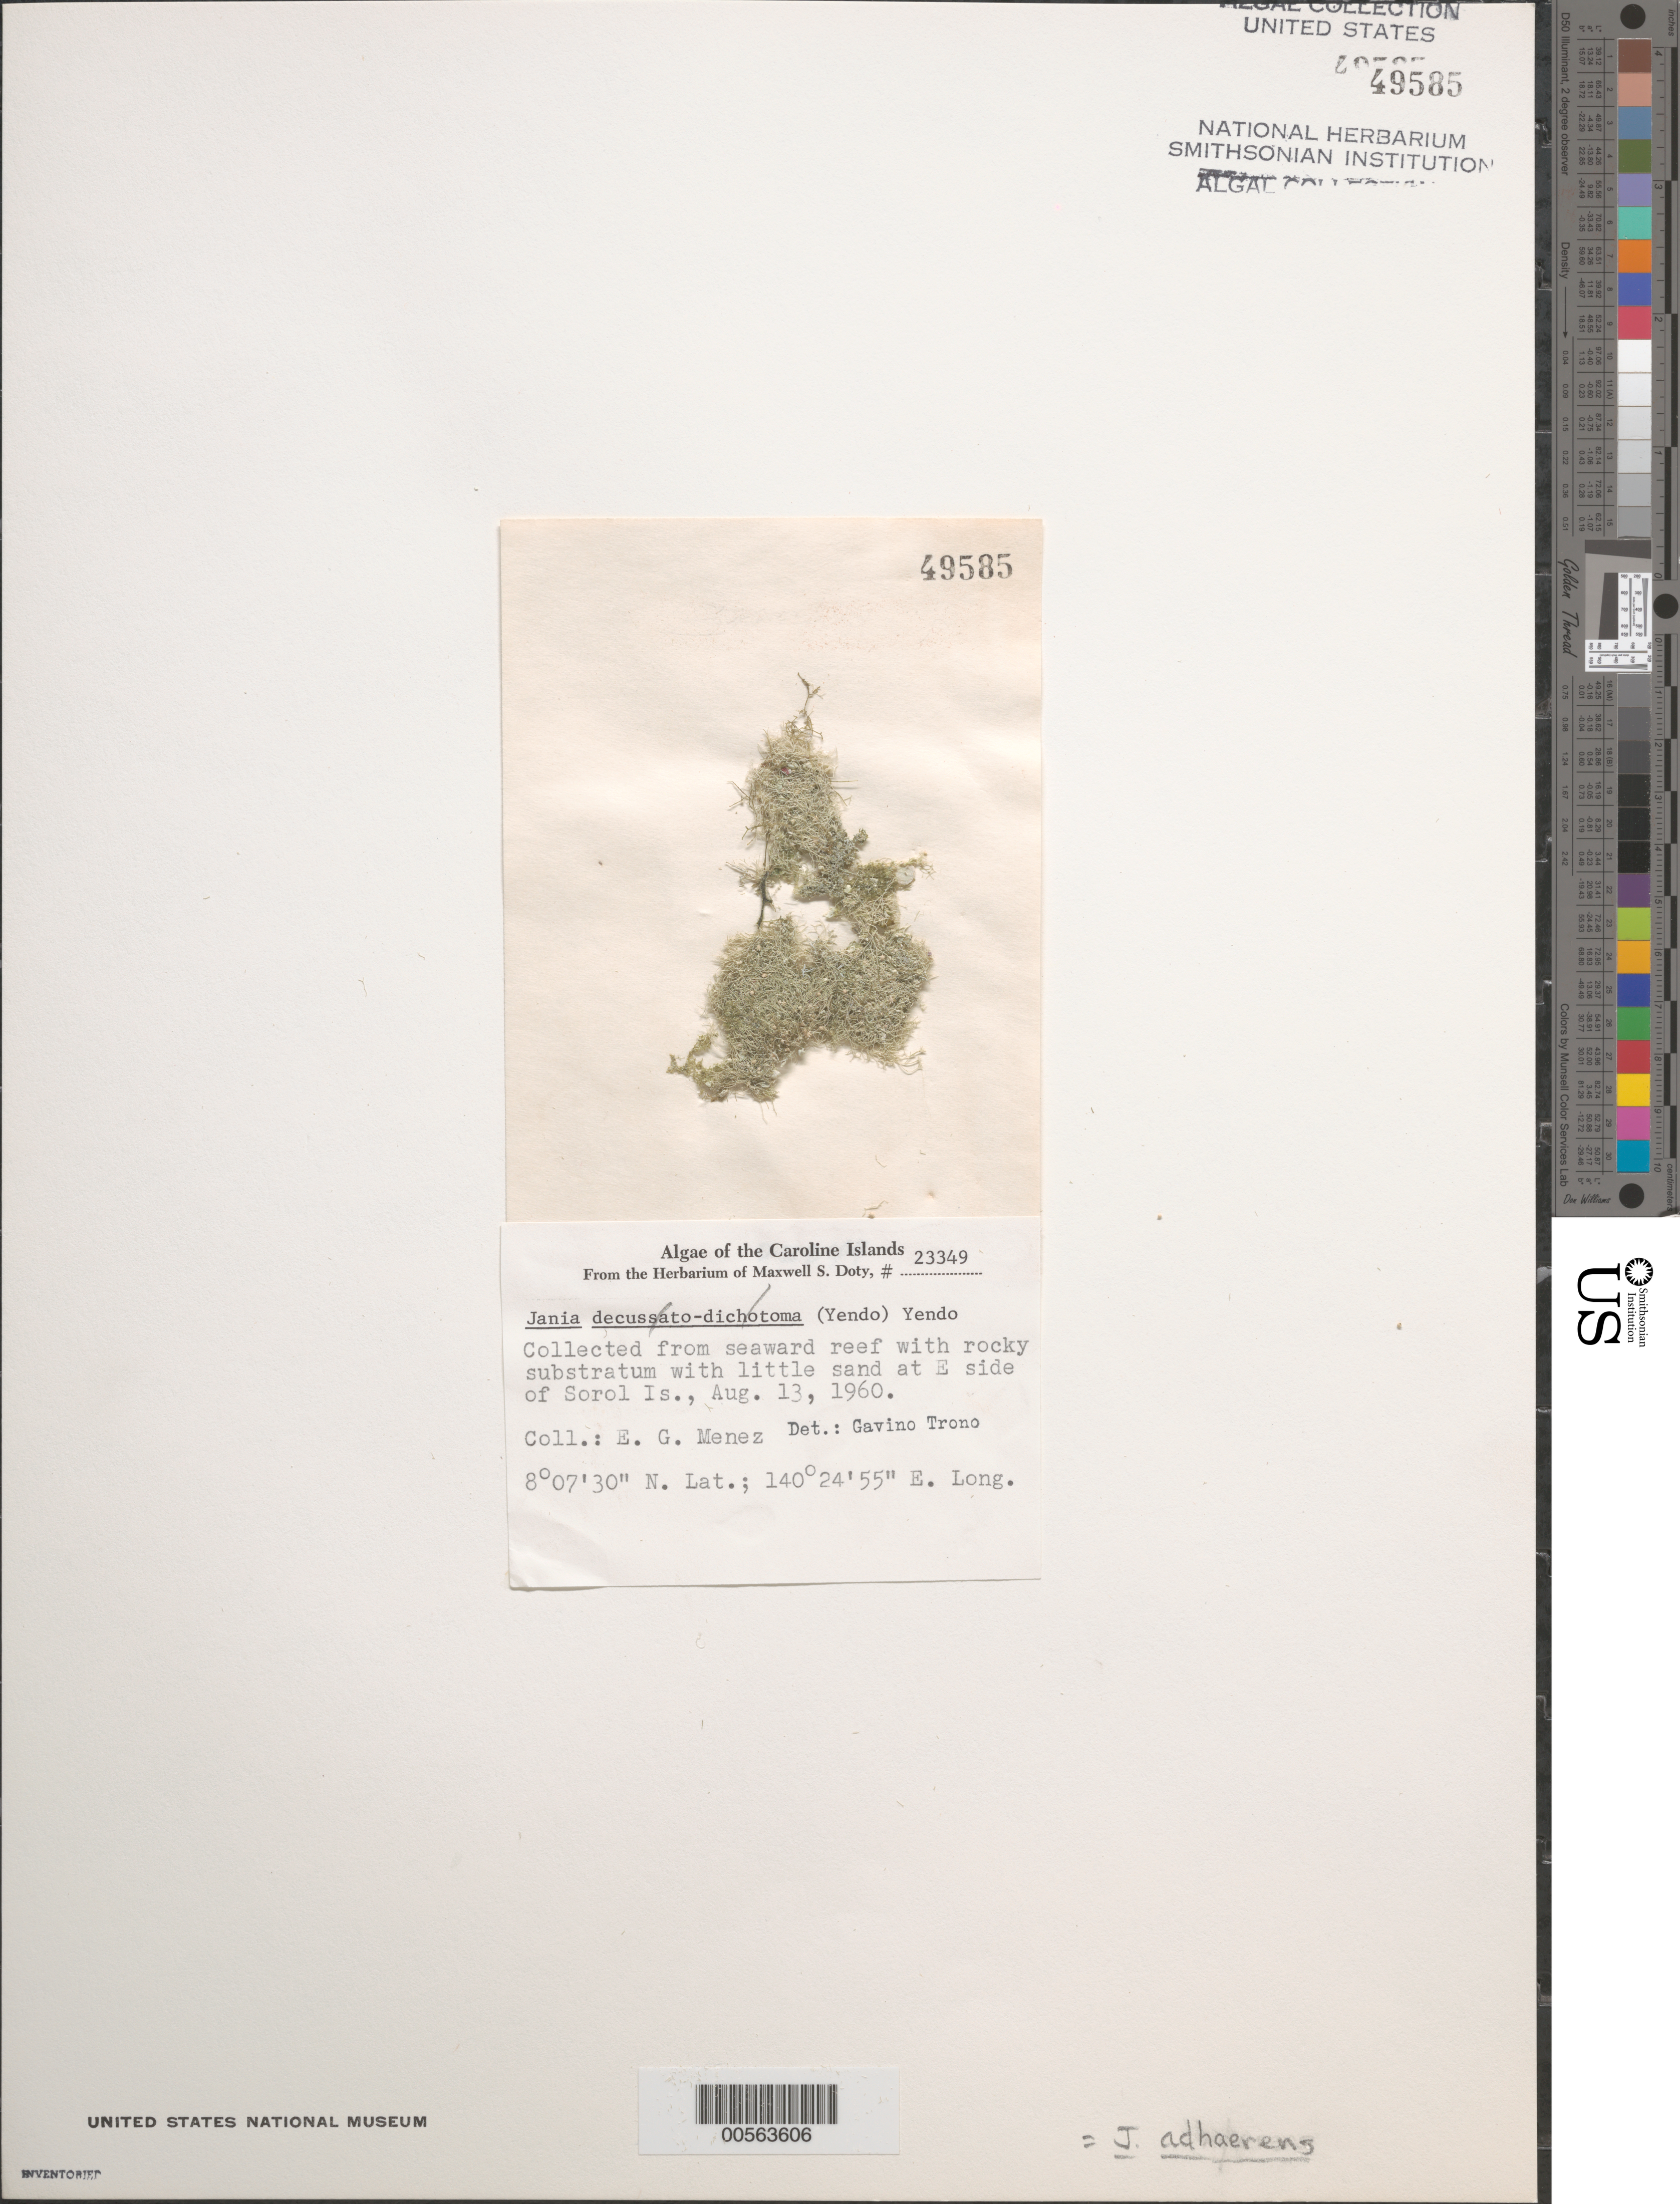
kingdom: Plantae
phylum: Rhodophyta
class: Florideophyceae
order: Corallinales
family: Corallinaceae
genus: Jania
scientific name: Jania pedunculatum var. adhaerens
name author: (J.V.Lamouroux) A.S.Harvey et al.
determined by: Algae name updating Project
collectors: Meñez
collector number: MSD 23349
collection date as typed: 13 Aug 1960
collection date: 1960-08-13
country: Micronesia, Federated States of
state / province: Yap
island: Sorol Atoll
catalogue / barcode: US 49585